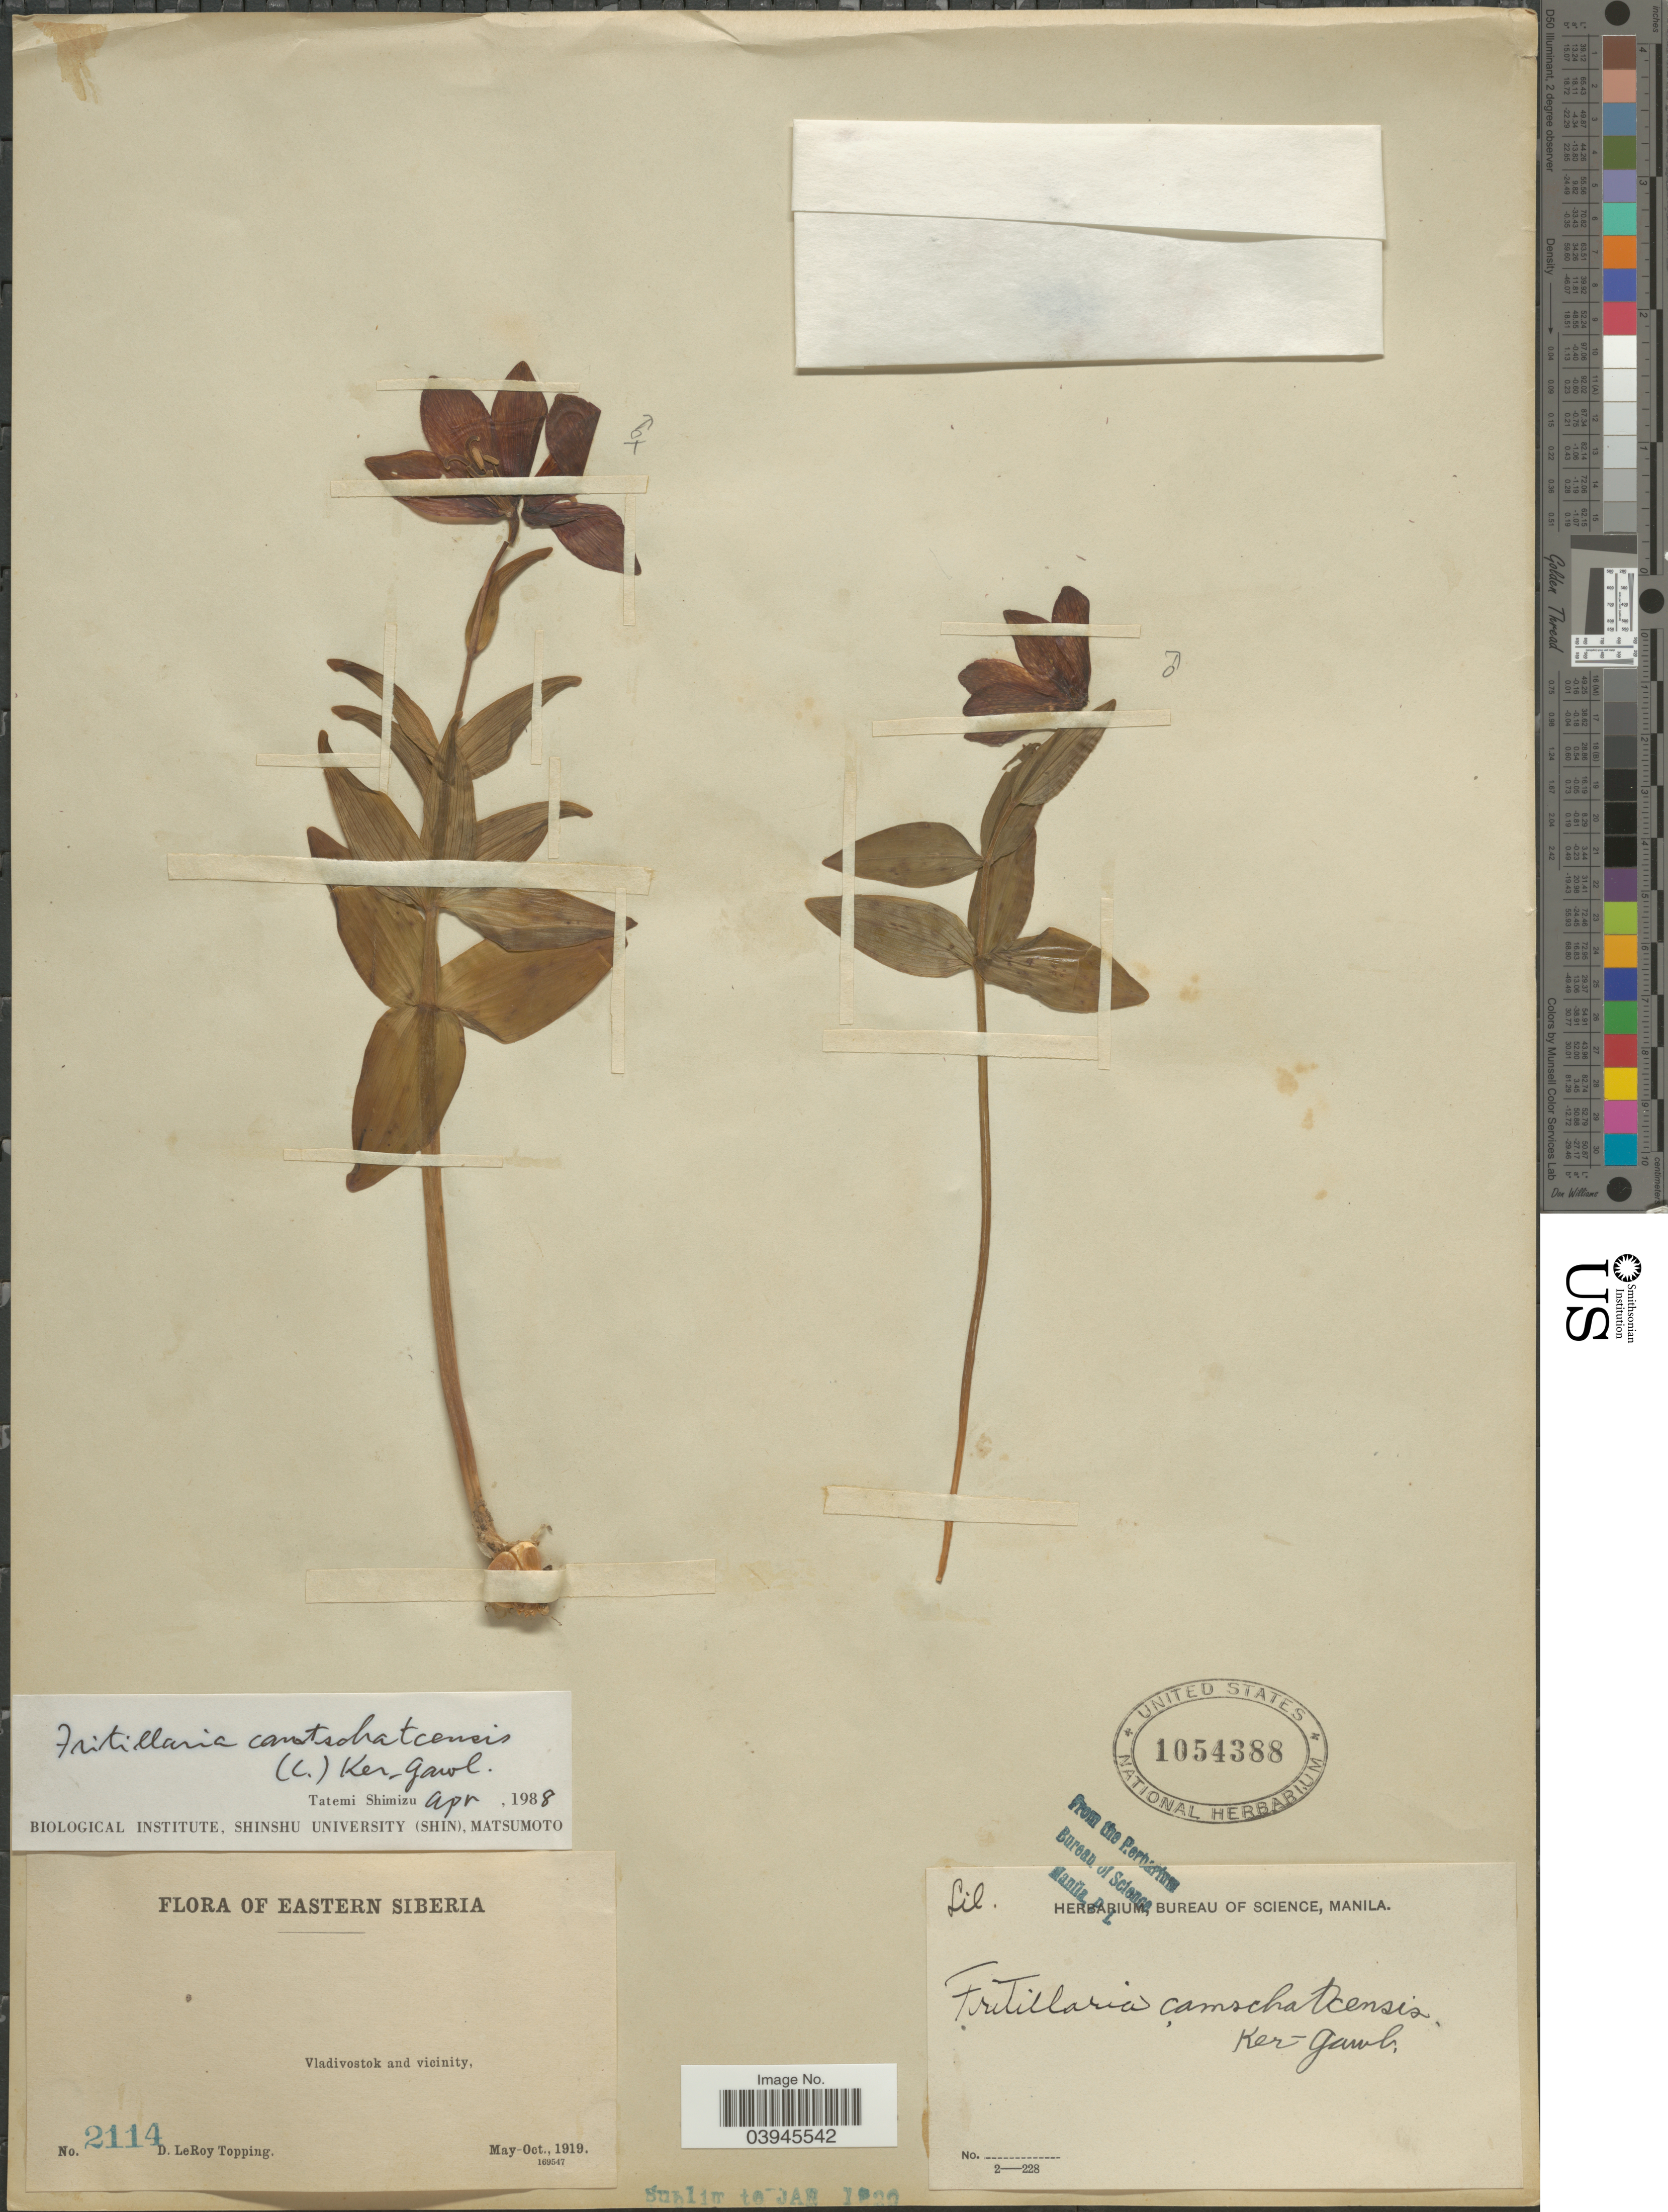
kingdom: Plantae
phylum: Tracheophyta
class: Liliopsida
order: Liliales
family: Liliaceae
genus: Fritillaria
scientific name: Fritillaria camschatcensis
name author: (L.) Ker Gawl.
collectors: D. L. Topping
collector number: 2114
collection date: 1919-05/1919-10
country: Russian Federation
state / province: Primorsky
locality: Eastern Siberia. Vladivostok and vicinity.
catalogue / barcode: US 1054388